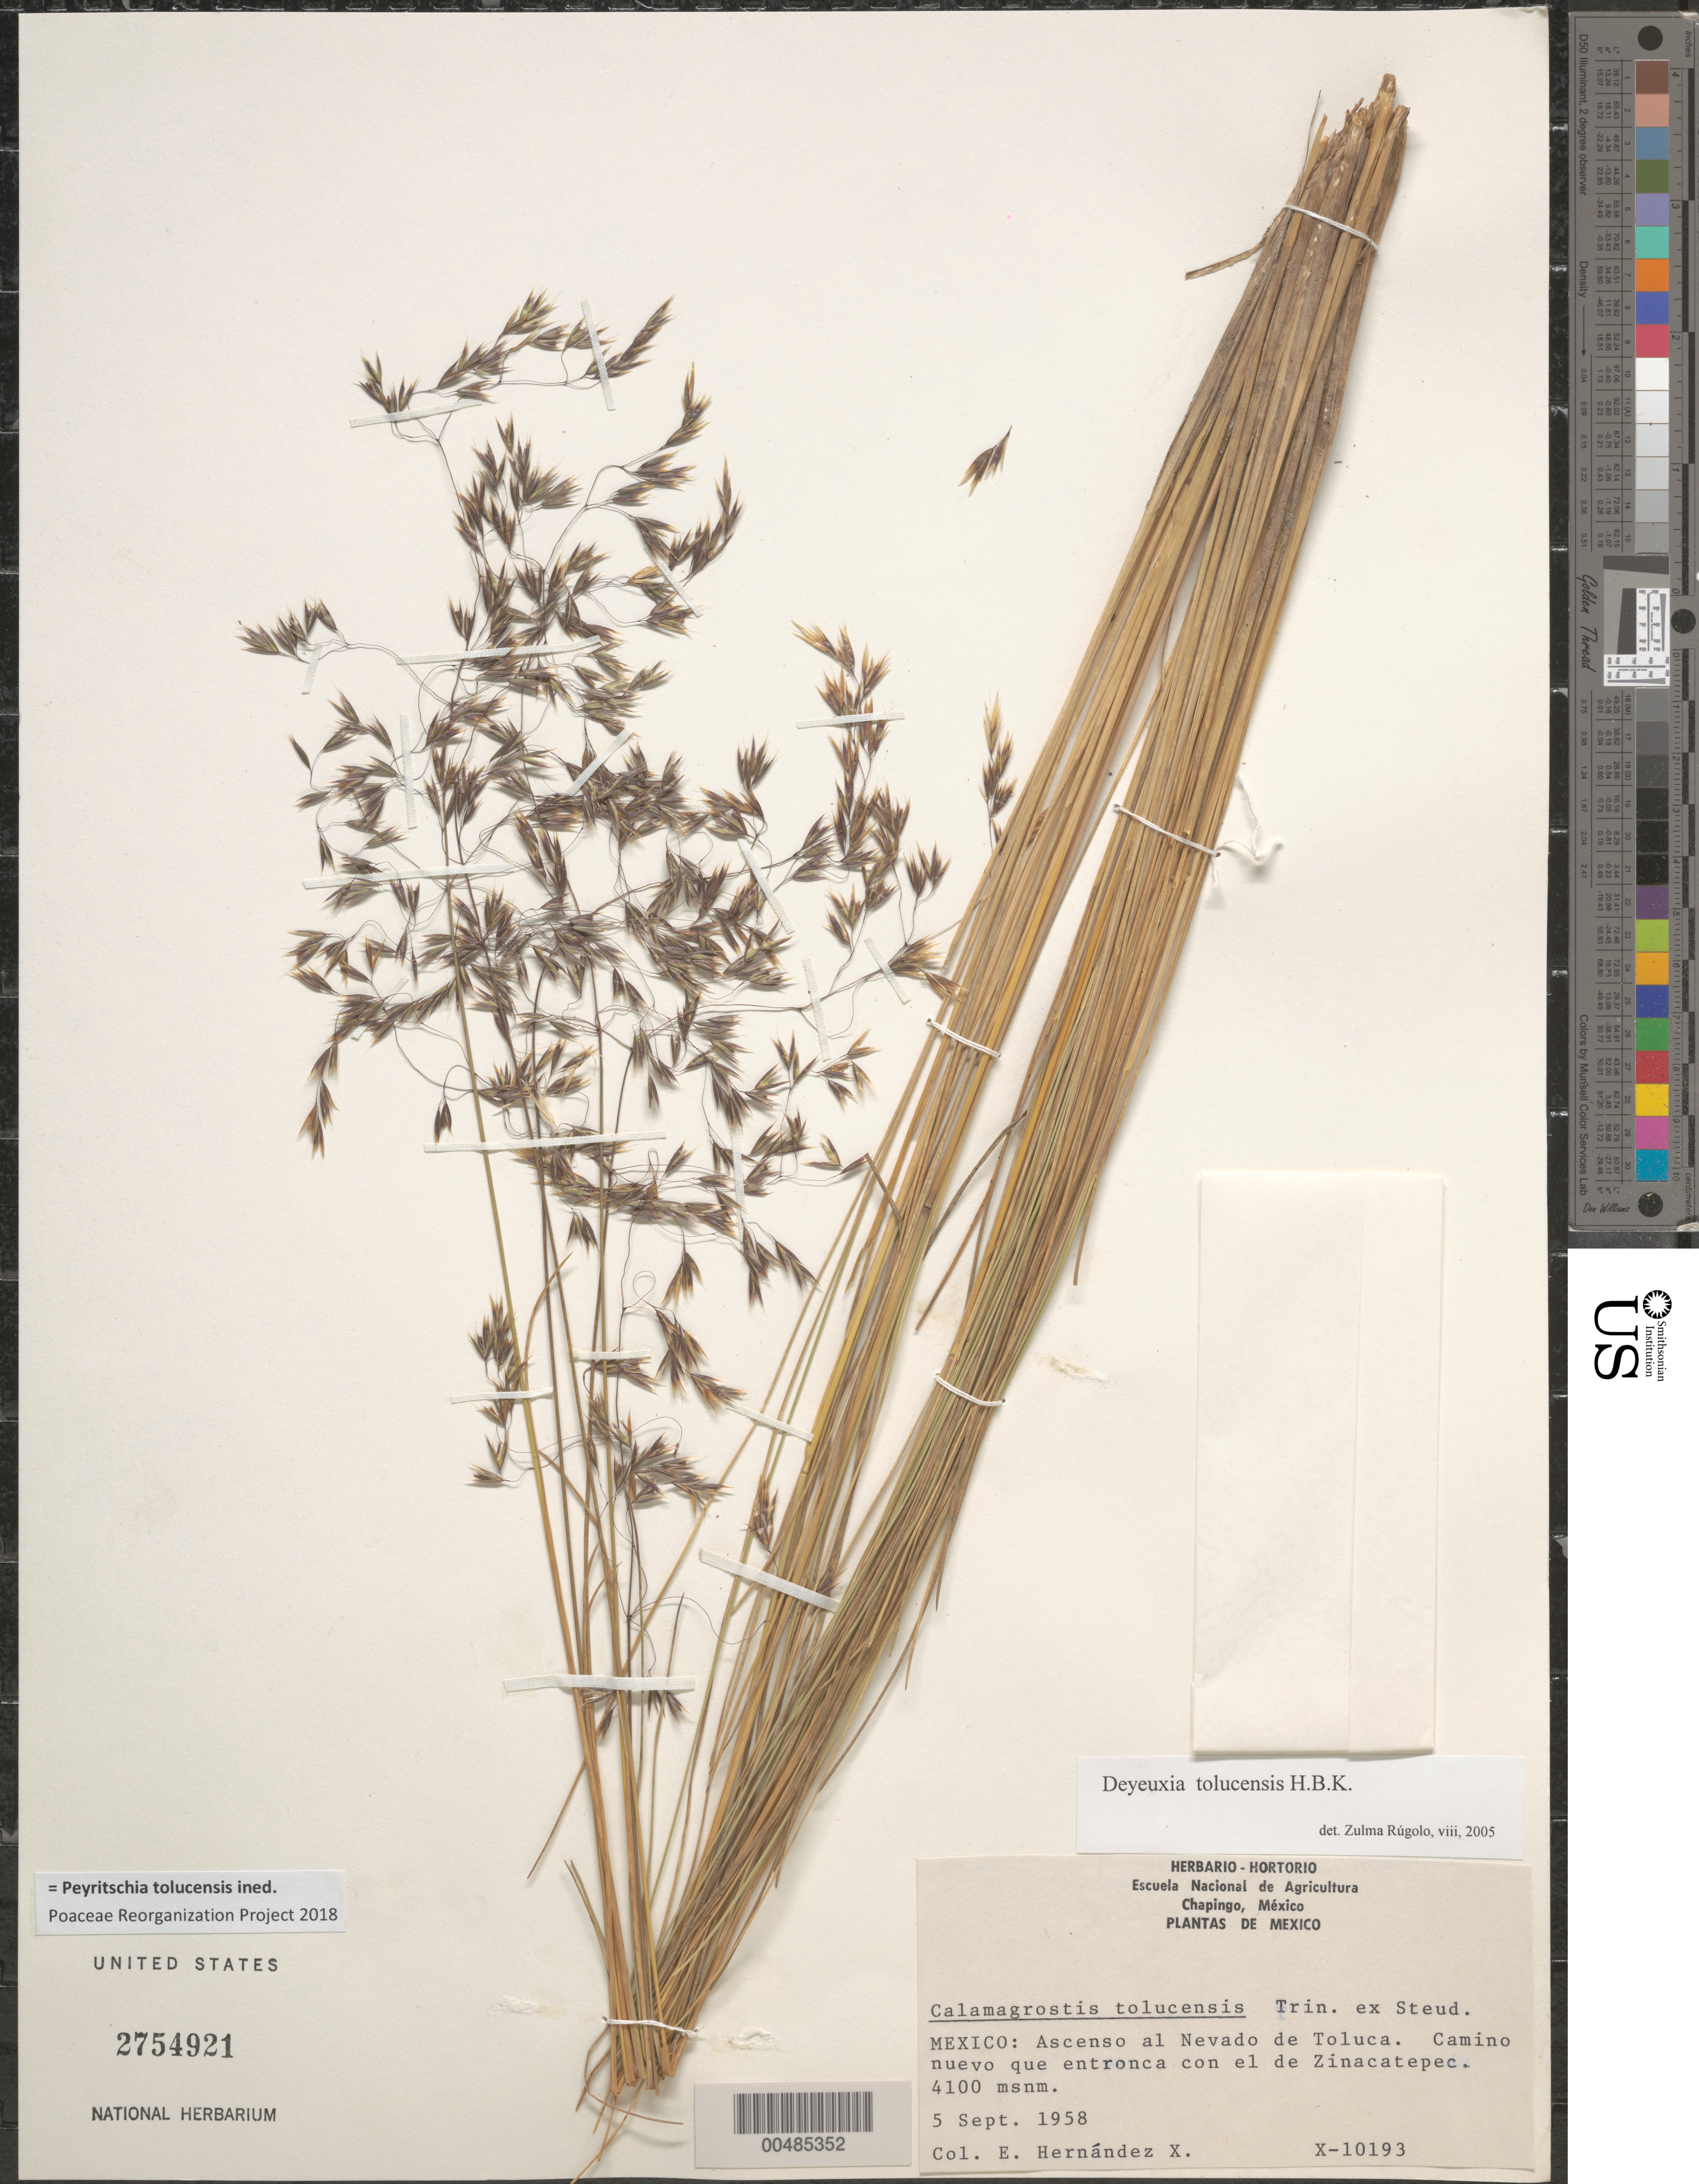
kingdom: Plantae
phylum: Tracheophyta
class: Liliopsida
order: Poales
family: Poaceae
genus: Peyritschia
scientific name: Peyritschia tolucensis ined.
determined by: Poaceae Reorganization Project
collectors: E. I. Hernández-X.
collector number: X-10193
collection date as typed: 5 Sep 1958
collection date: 1958-09-05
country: Mexico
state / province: México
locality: Ascenso al Nevado de Toluca, camino nuevo que entronca con el de Zinacatepec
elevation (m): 4100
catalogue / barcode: US 2754921